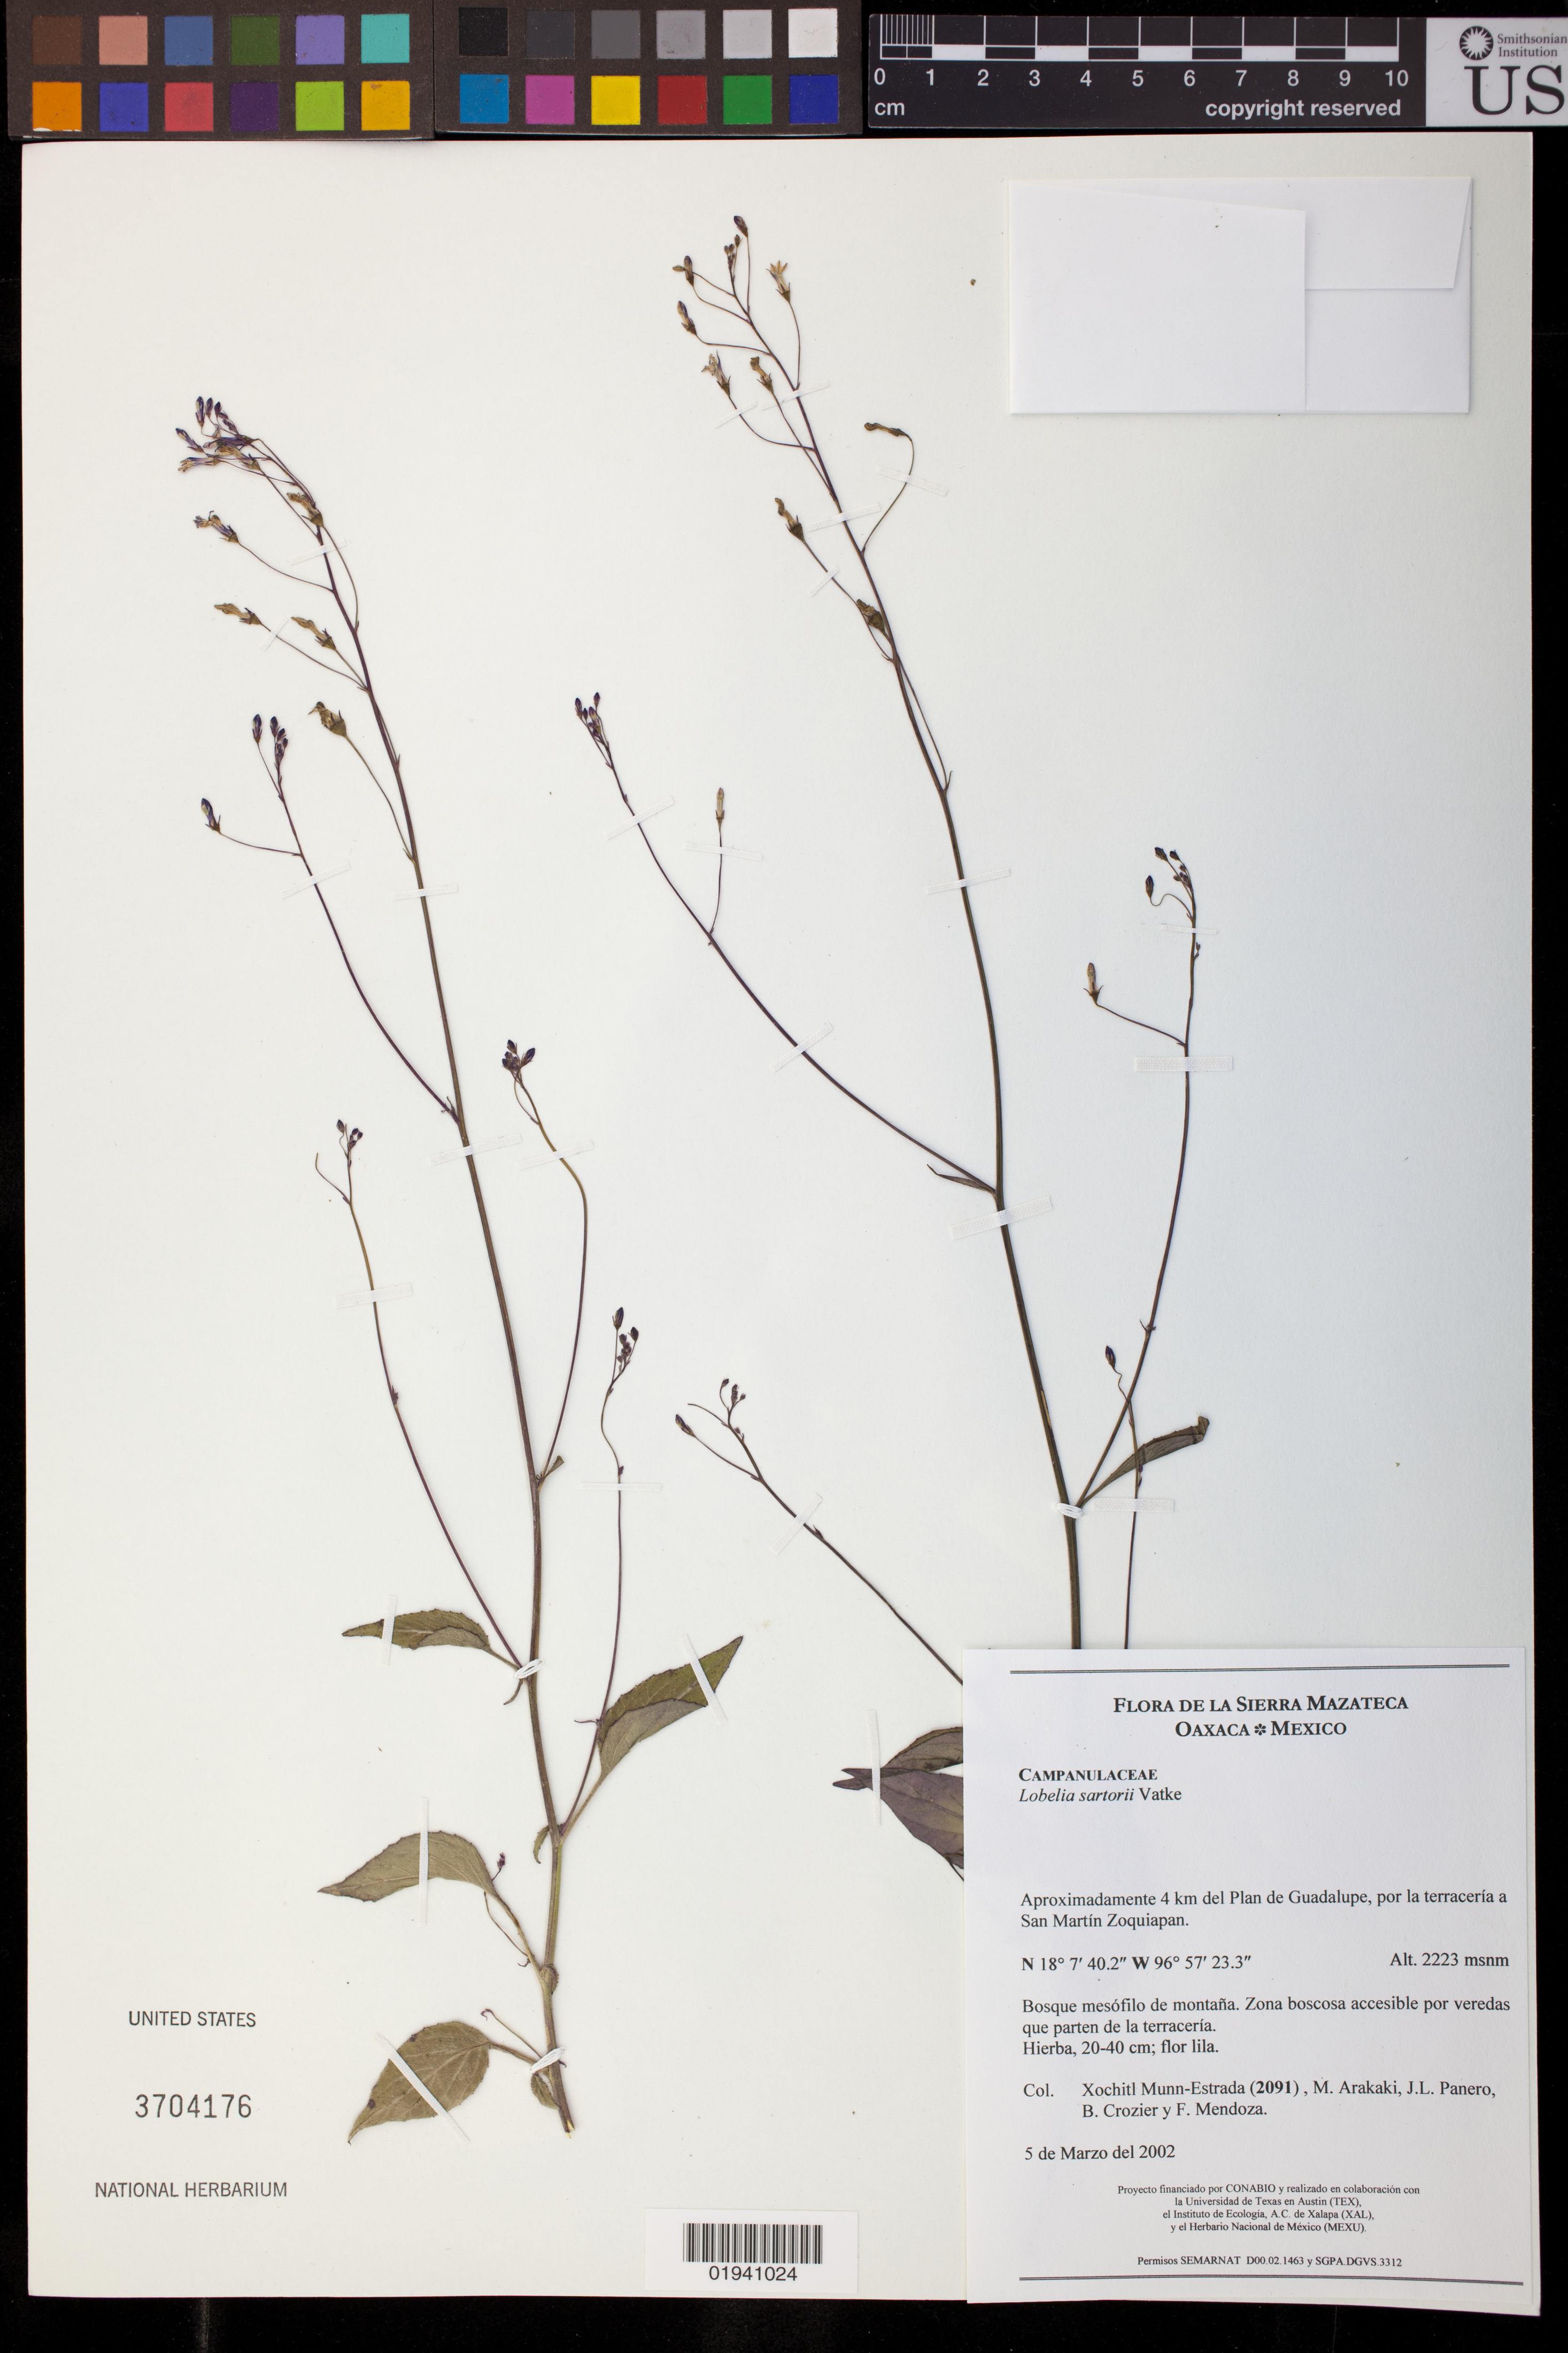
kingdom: Plantae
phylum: Tracheophyta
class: Magnoliopsida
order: Asterales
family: Campanulaceae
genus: Lobelia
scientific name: Lobelia sartorii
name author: Vatke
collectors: X. Munn-Estrada, M. Arakaki, J. L. Panero, B. Crozier & F. Mendoza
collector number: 2091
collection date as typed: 5 de Marzo del 2002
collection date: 2002-03-05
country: Mexico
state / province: Oaxaca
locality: Aproximadamente 4 km de Plan de Guadalupe, por la terraceria a San Martin Zoquiapan.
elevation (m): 2223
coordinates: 18 07 40.2 N, 96 57 23.3 W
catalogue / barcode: US 3704176